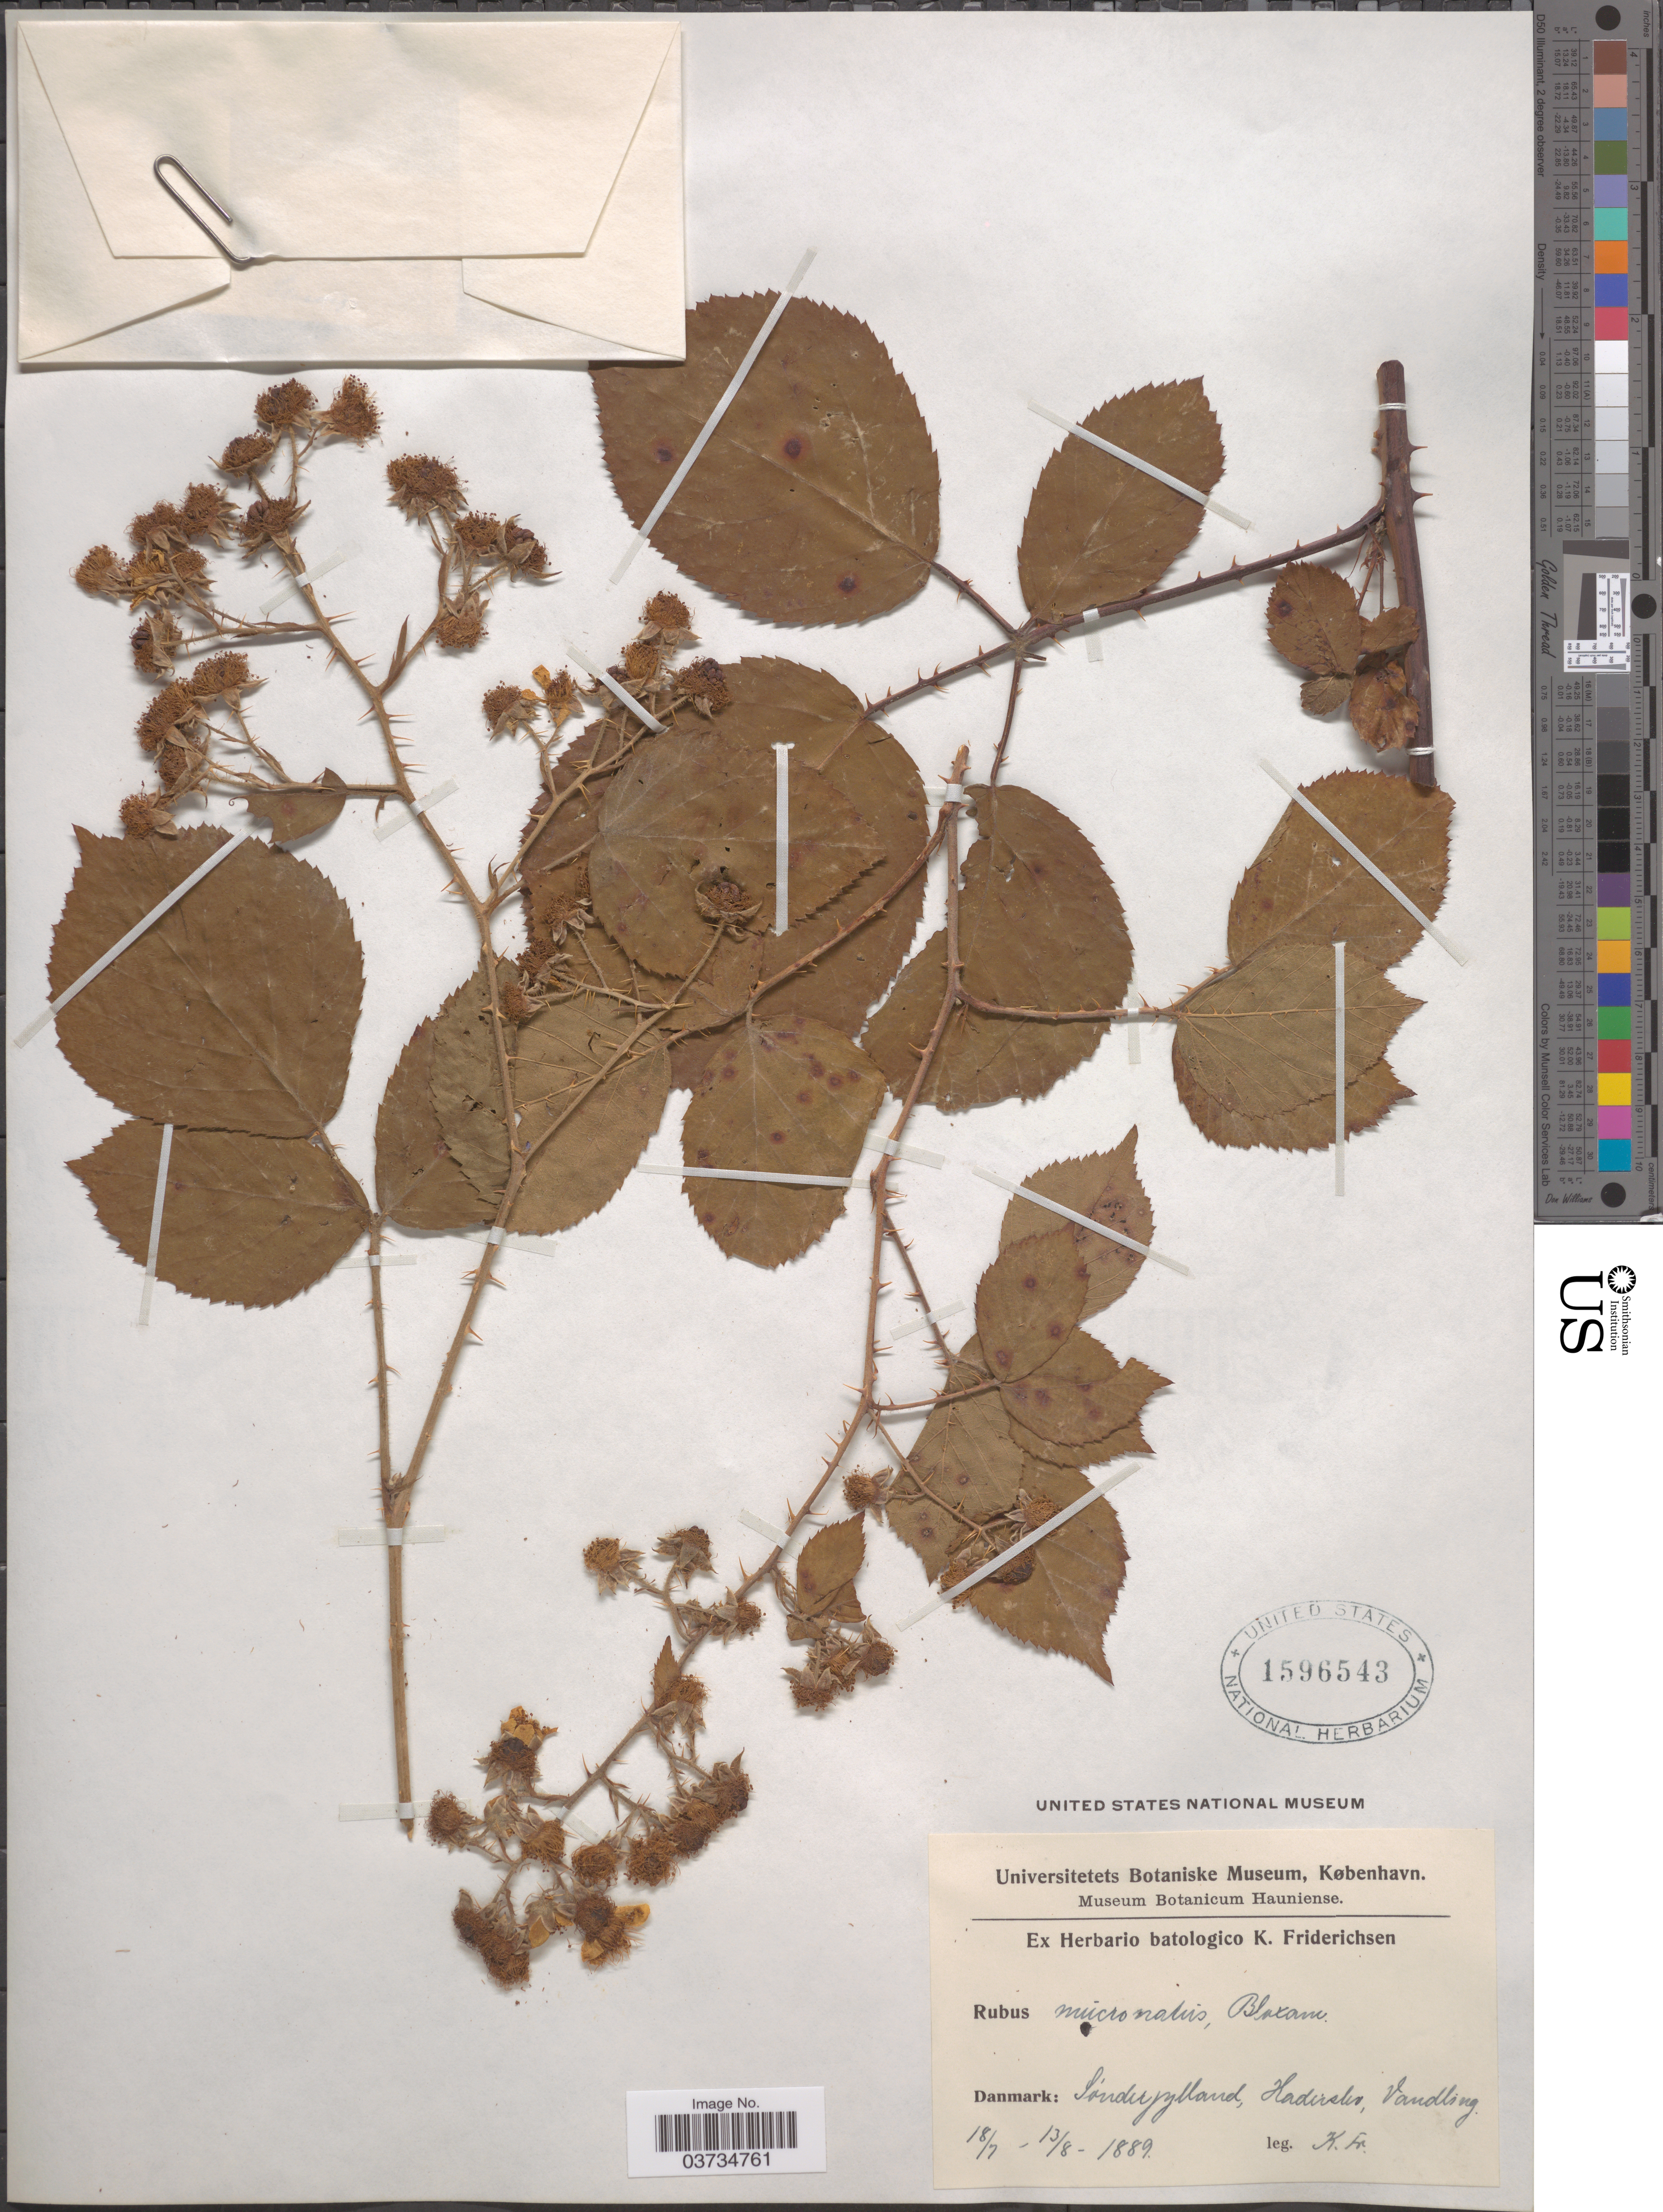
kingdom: Plantae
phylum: Tracheophyta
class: Magnoliopsida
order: Rosales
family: Rosaceae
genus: Rubus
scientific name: Rubus mucronatus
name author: A. Bloxam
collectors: K. Friderichsen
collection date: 1889-07-18/1889-08-13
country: Denmark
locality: Sónderjylland, Haderslev, Vandling.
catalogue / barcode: US 1596543